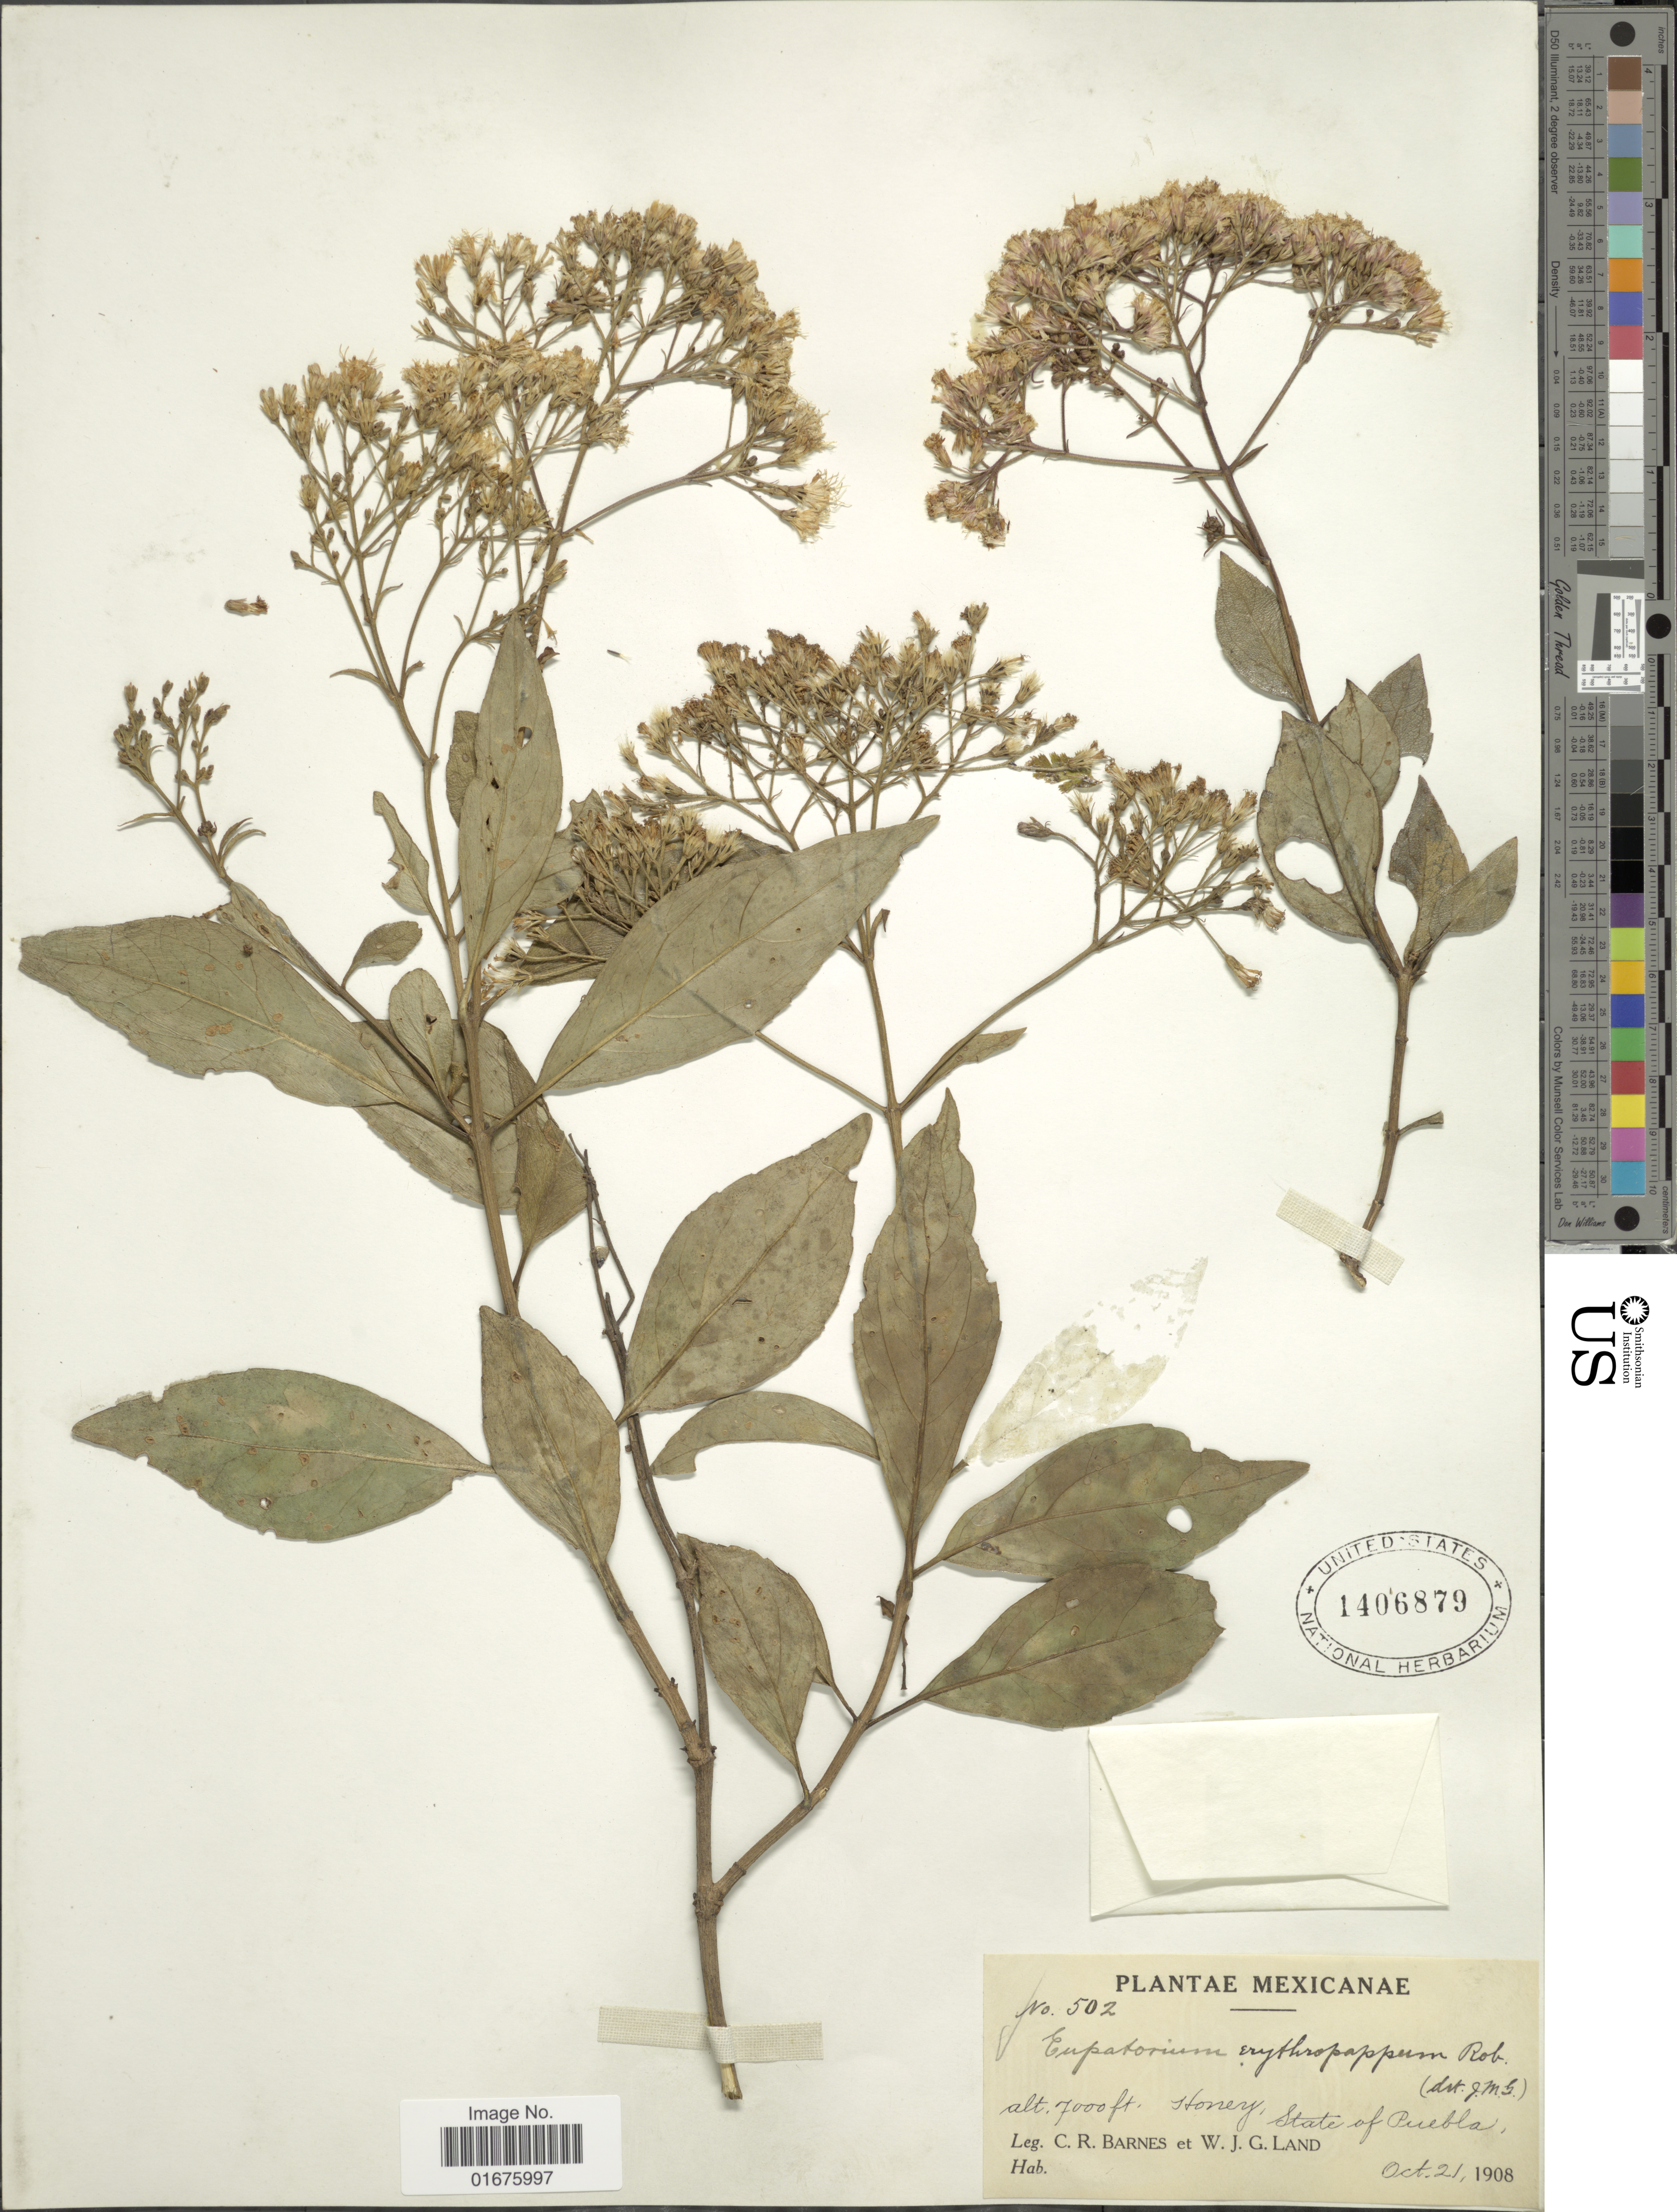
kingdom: Plantae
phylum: Tracheophyta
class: Magnoliopsida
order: Asterales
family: Asteraceae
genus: Ageratina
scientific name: Ageratina ligustrina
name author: (DC.) R.M. King & H. Rob.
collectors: C. R. Barnes & W. J. G. Land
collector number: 502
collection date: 1908-10-21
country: Mexico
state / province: Puebla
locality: Honey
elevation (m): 2134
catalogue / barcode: US 1406879